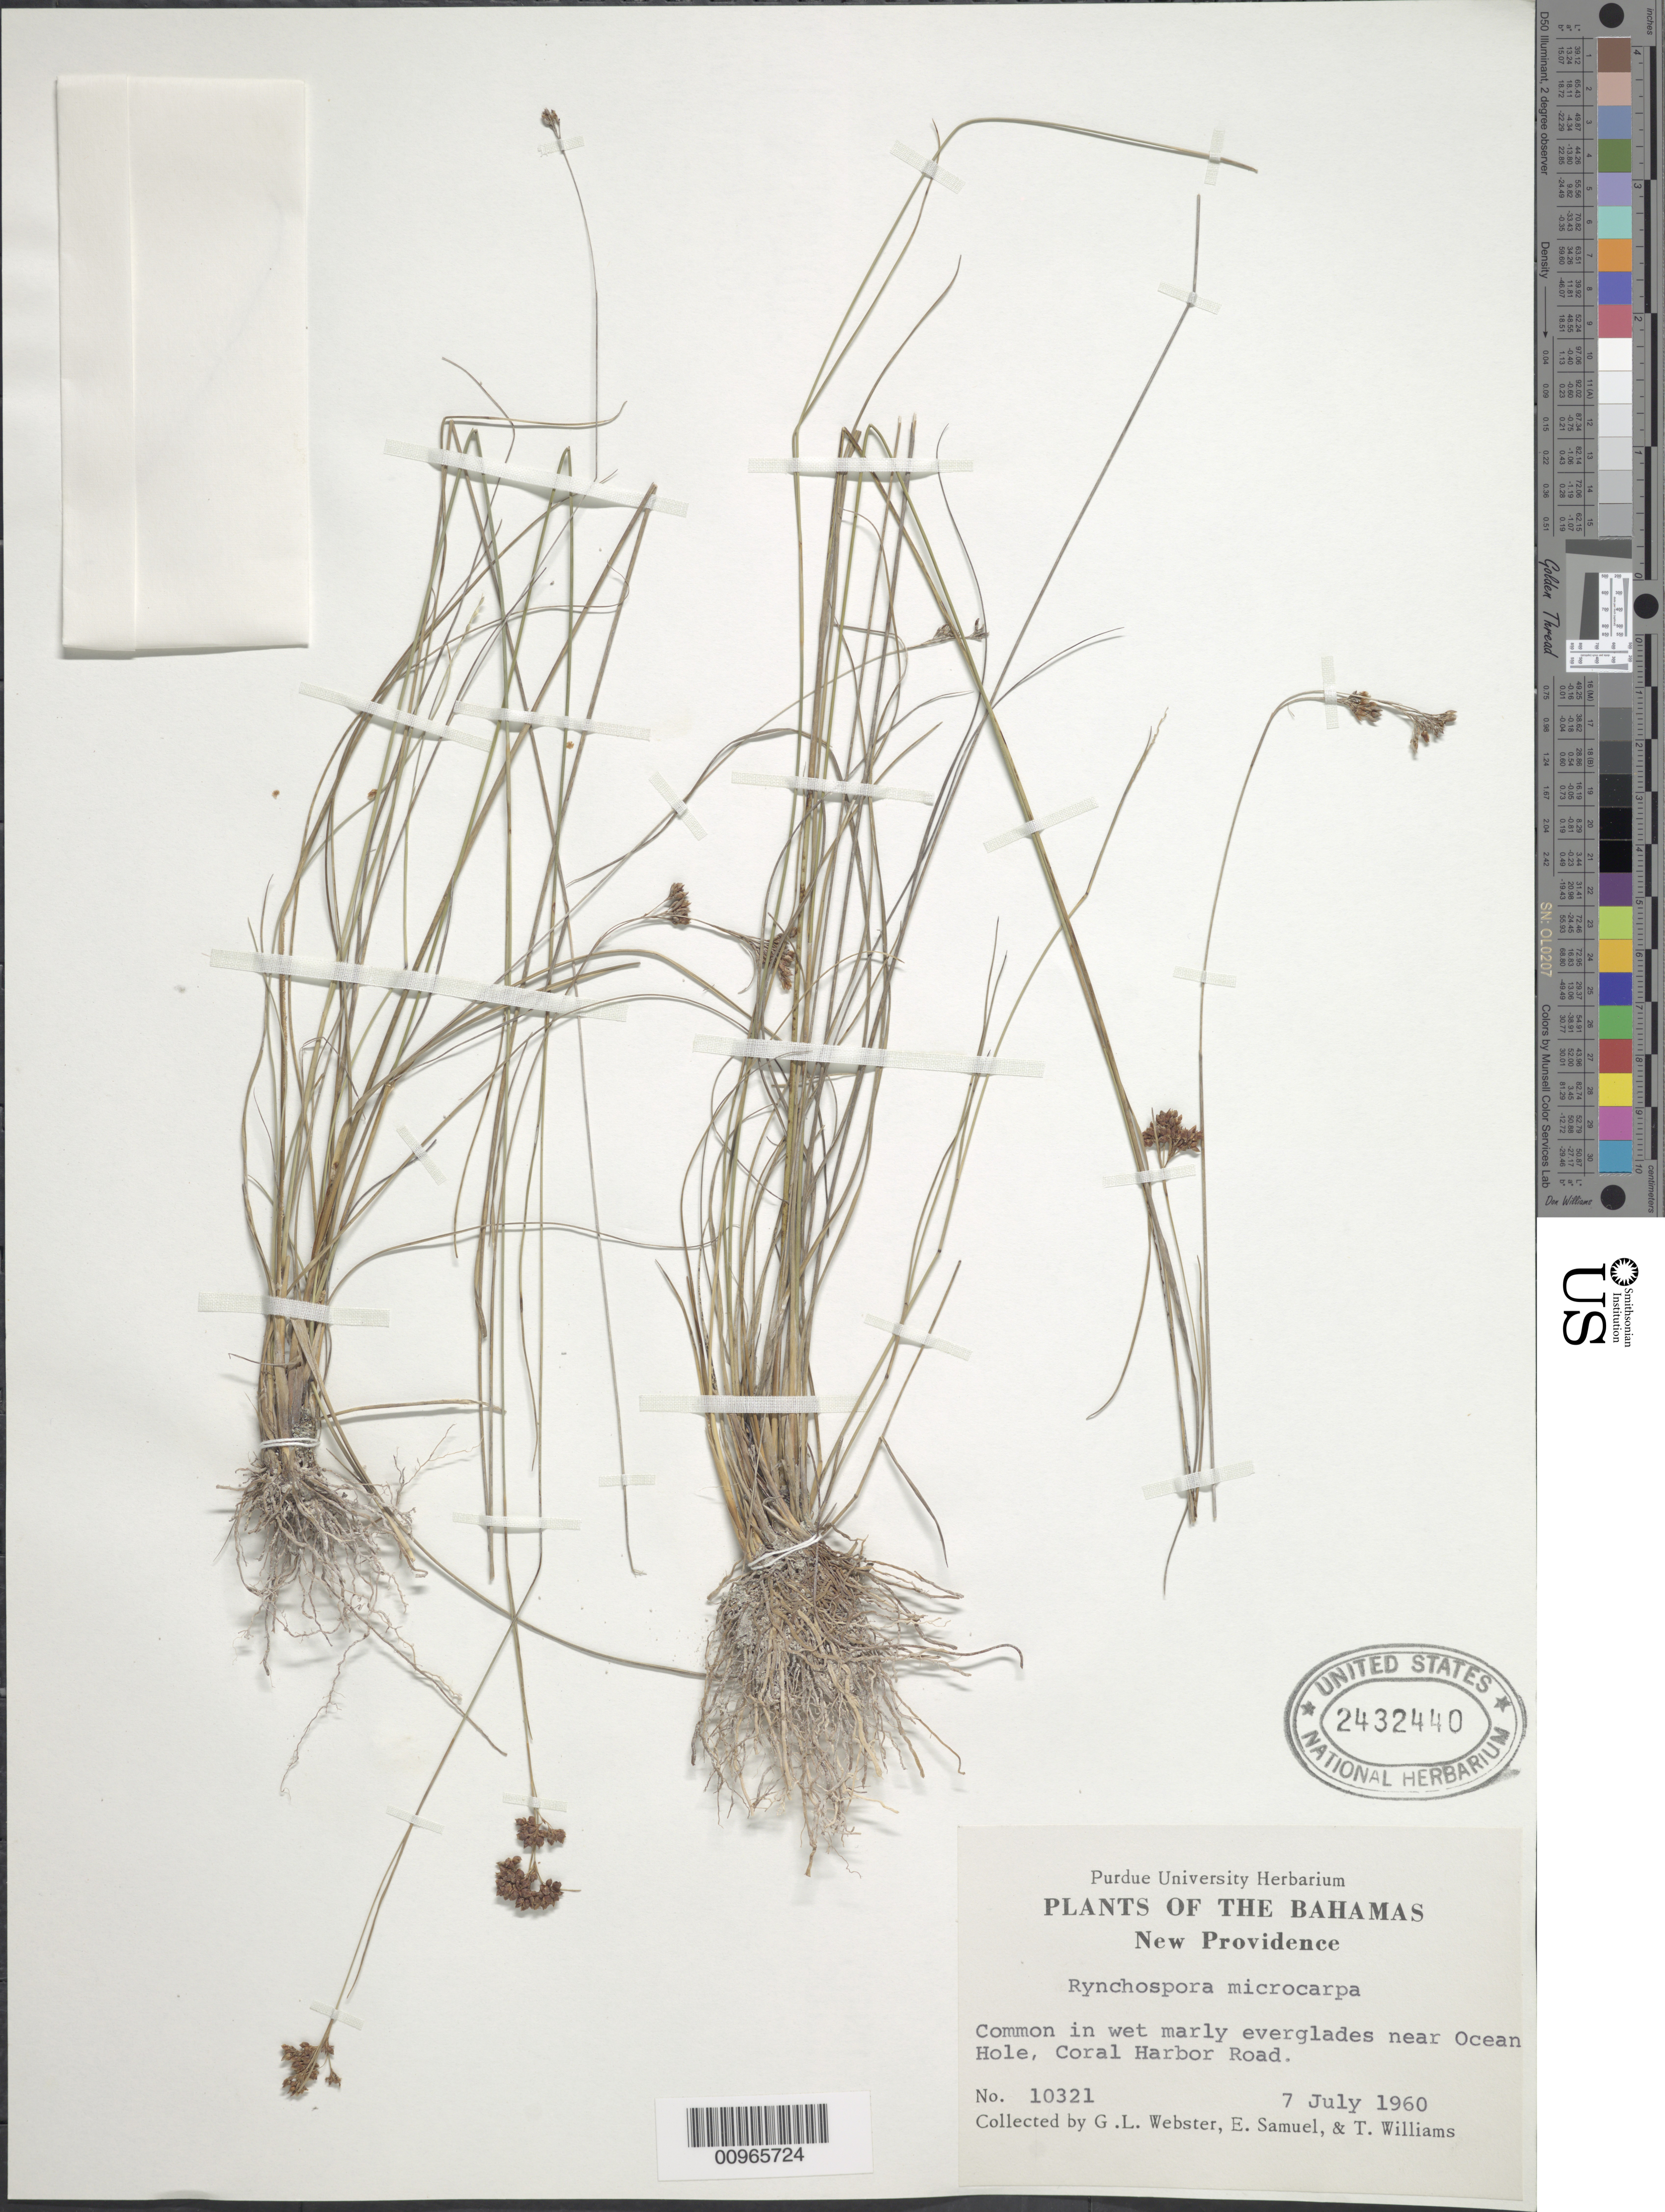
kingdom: Plantae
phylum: Tracheophyta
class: Liliopsida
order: Poales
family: Cyperaceae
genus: Rhynchospora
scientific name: Rhynchospora microcarpa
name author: Baldwin ex A. Gray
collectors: G. L. Webster, E. Samuel & T. Williams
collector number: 10321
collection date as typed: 07 Jul 1960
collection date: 1960-07-07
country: Bahamas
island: New Providence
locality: Marly everglades near Ocean Hole, Coral Harbor Road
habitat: In wet marly everglades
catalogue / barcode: US 2432440